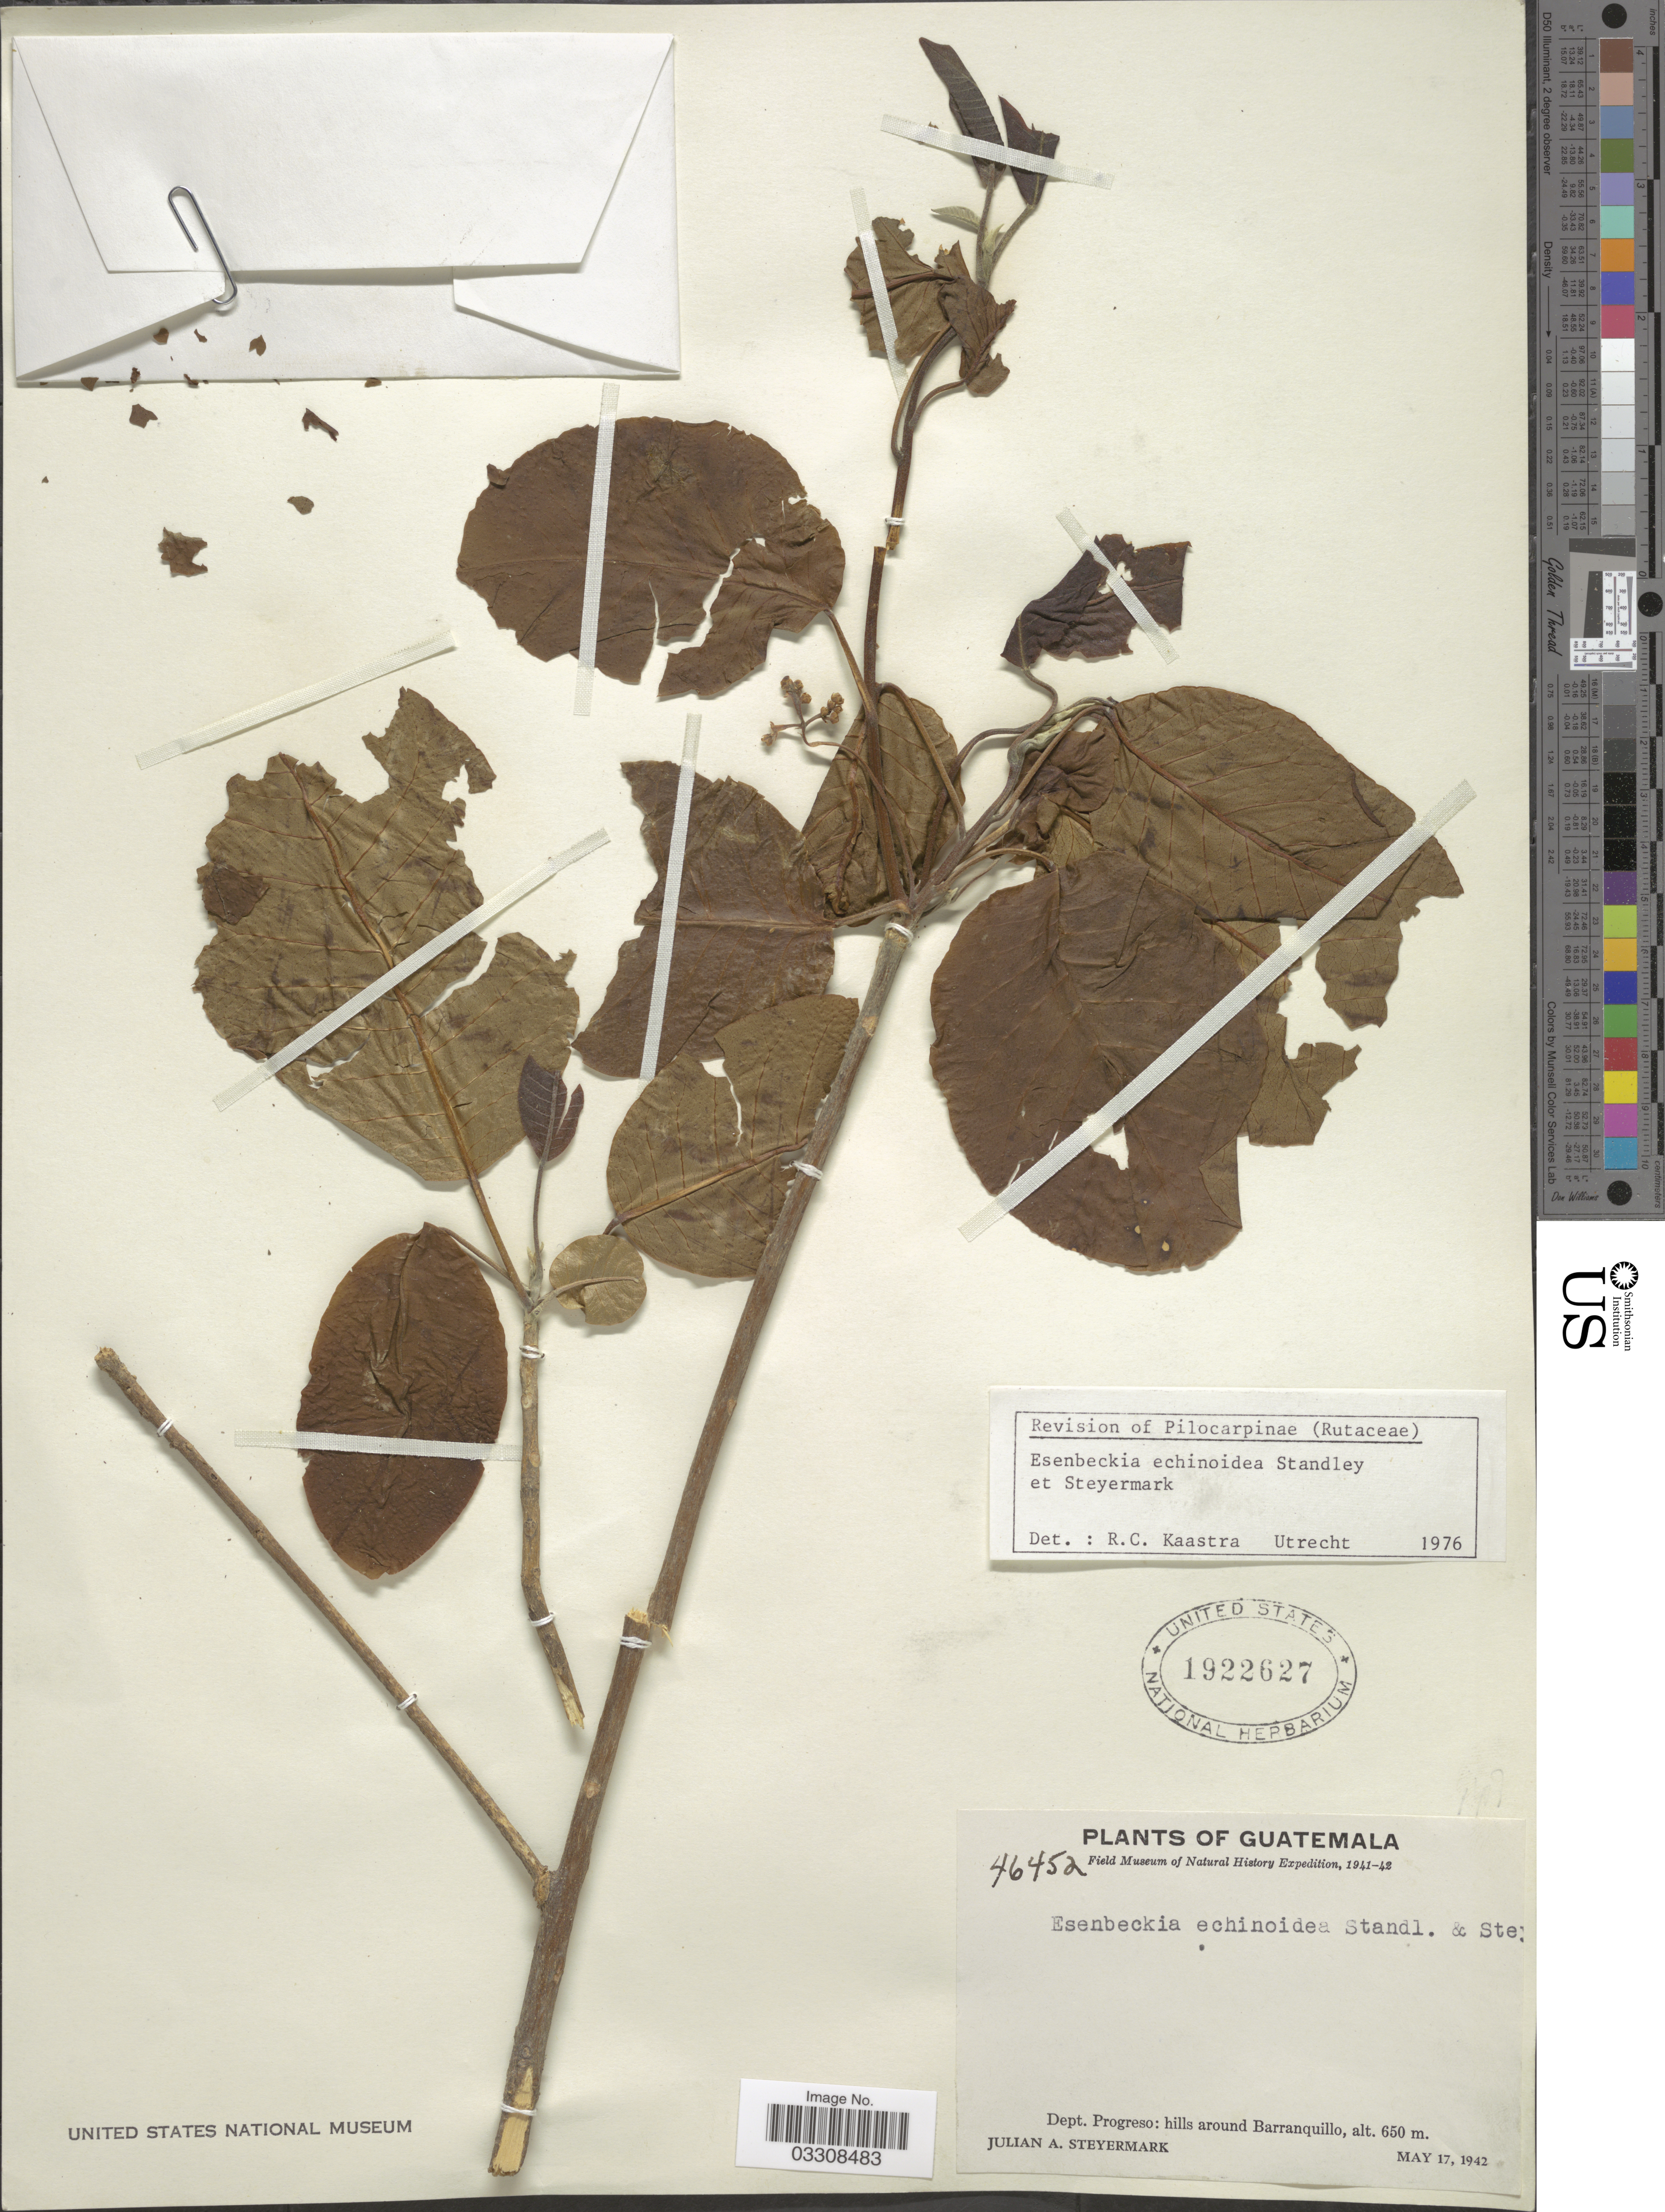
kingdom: Plantae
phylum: Tracheophyta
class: Magnoliopsida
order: Sapindales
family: Rutaceae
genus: Esenbeckia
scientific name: Esenbeckia echinoidea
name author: Standl. & Steyerm.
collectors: J. Steyermark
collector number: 46452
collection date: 1942-05-17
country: Guatemala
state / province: El Progreso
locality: Dept. Progreso: hills around Barranquillo.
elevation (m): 650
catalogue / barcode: US 1922627